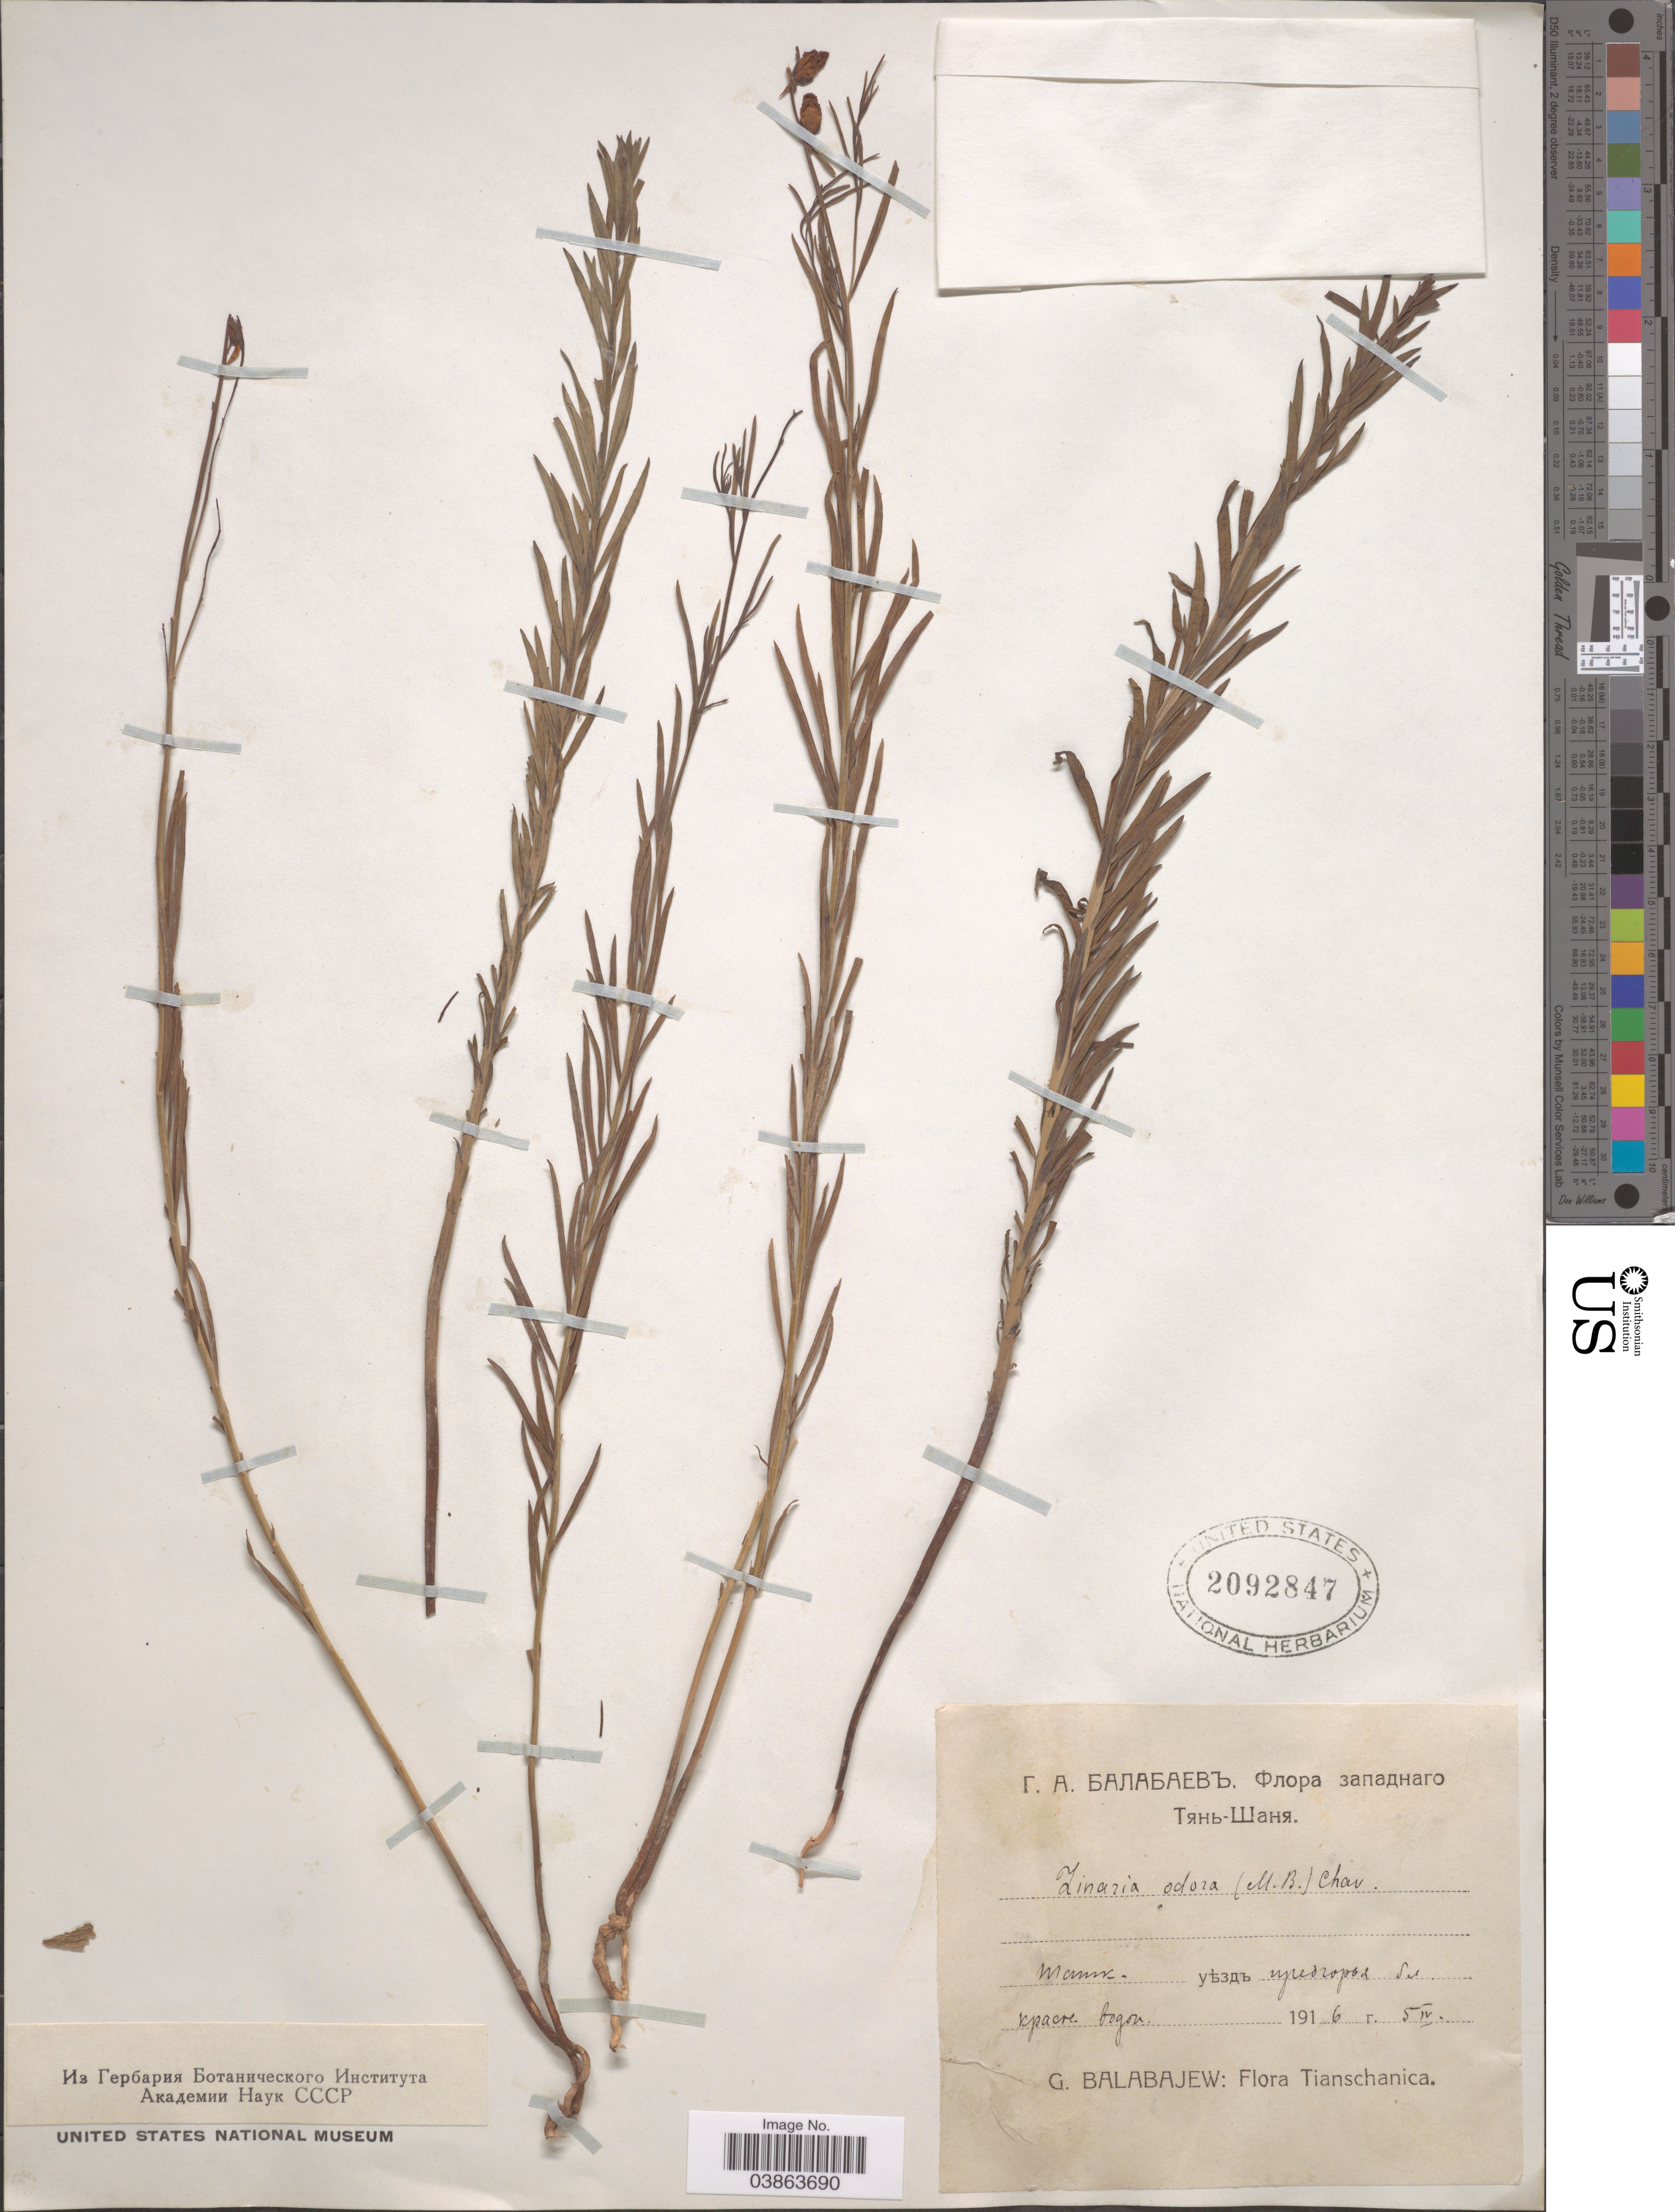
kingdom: Plantae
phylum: Tracheophyta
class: Magnoliopsida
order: Lamiales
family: Plantaginaceae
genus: Linaria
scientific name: Linaria odora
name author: (M. Bieb.) Fisch.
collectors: G. Balabajew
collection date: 1916-04-05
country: Uzbekistan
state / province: Toshkent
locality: West Tyan-Shan Mts near Toshkent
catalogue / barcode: US 2092847